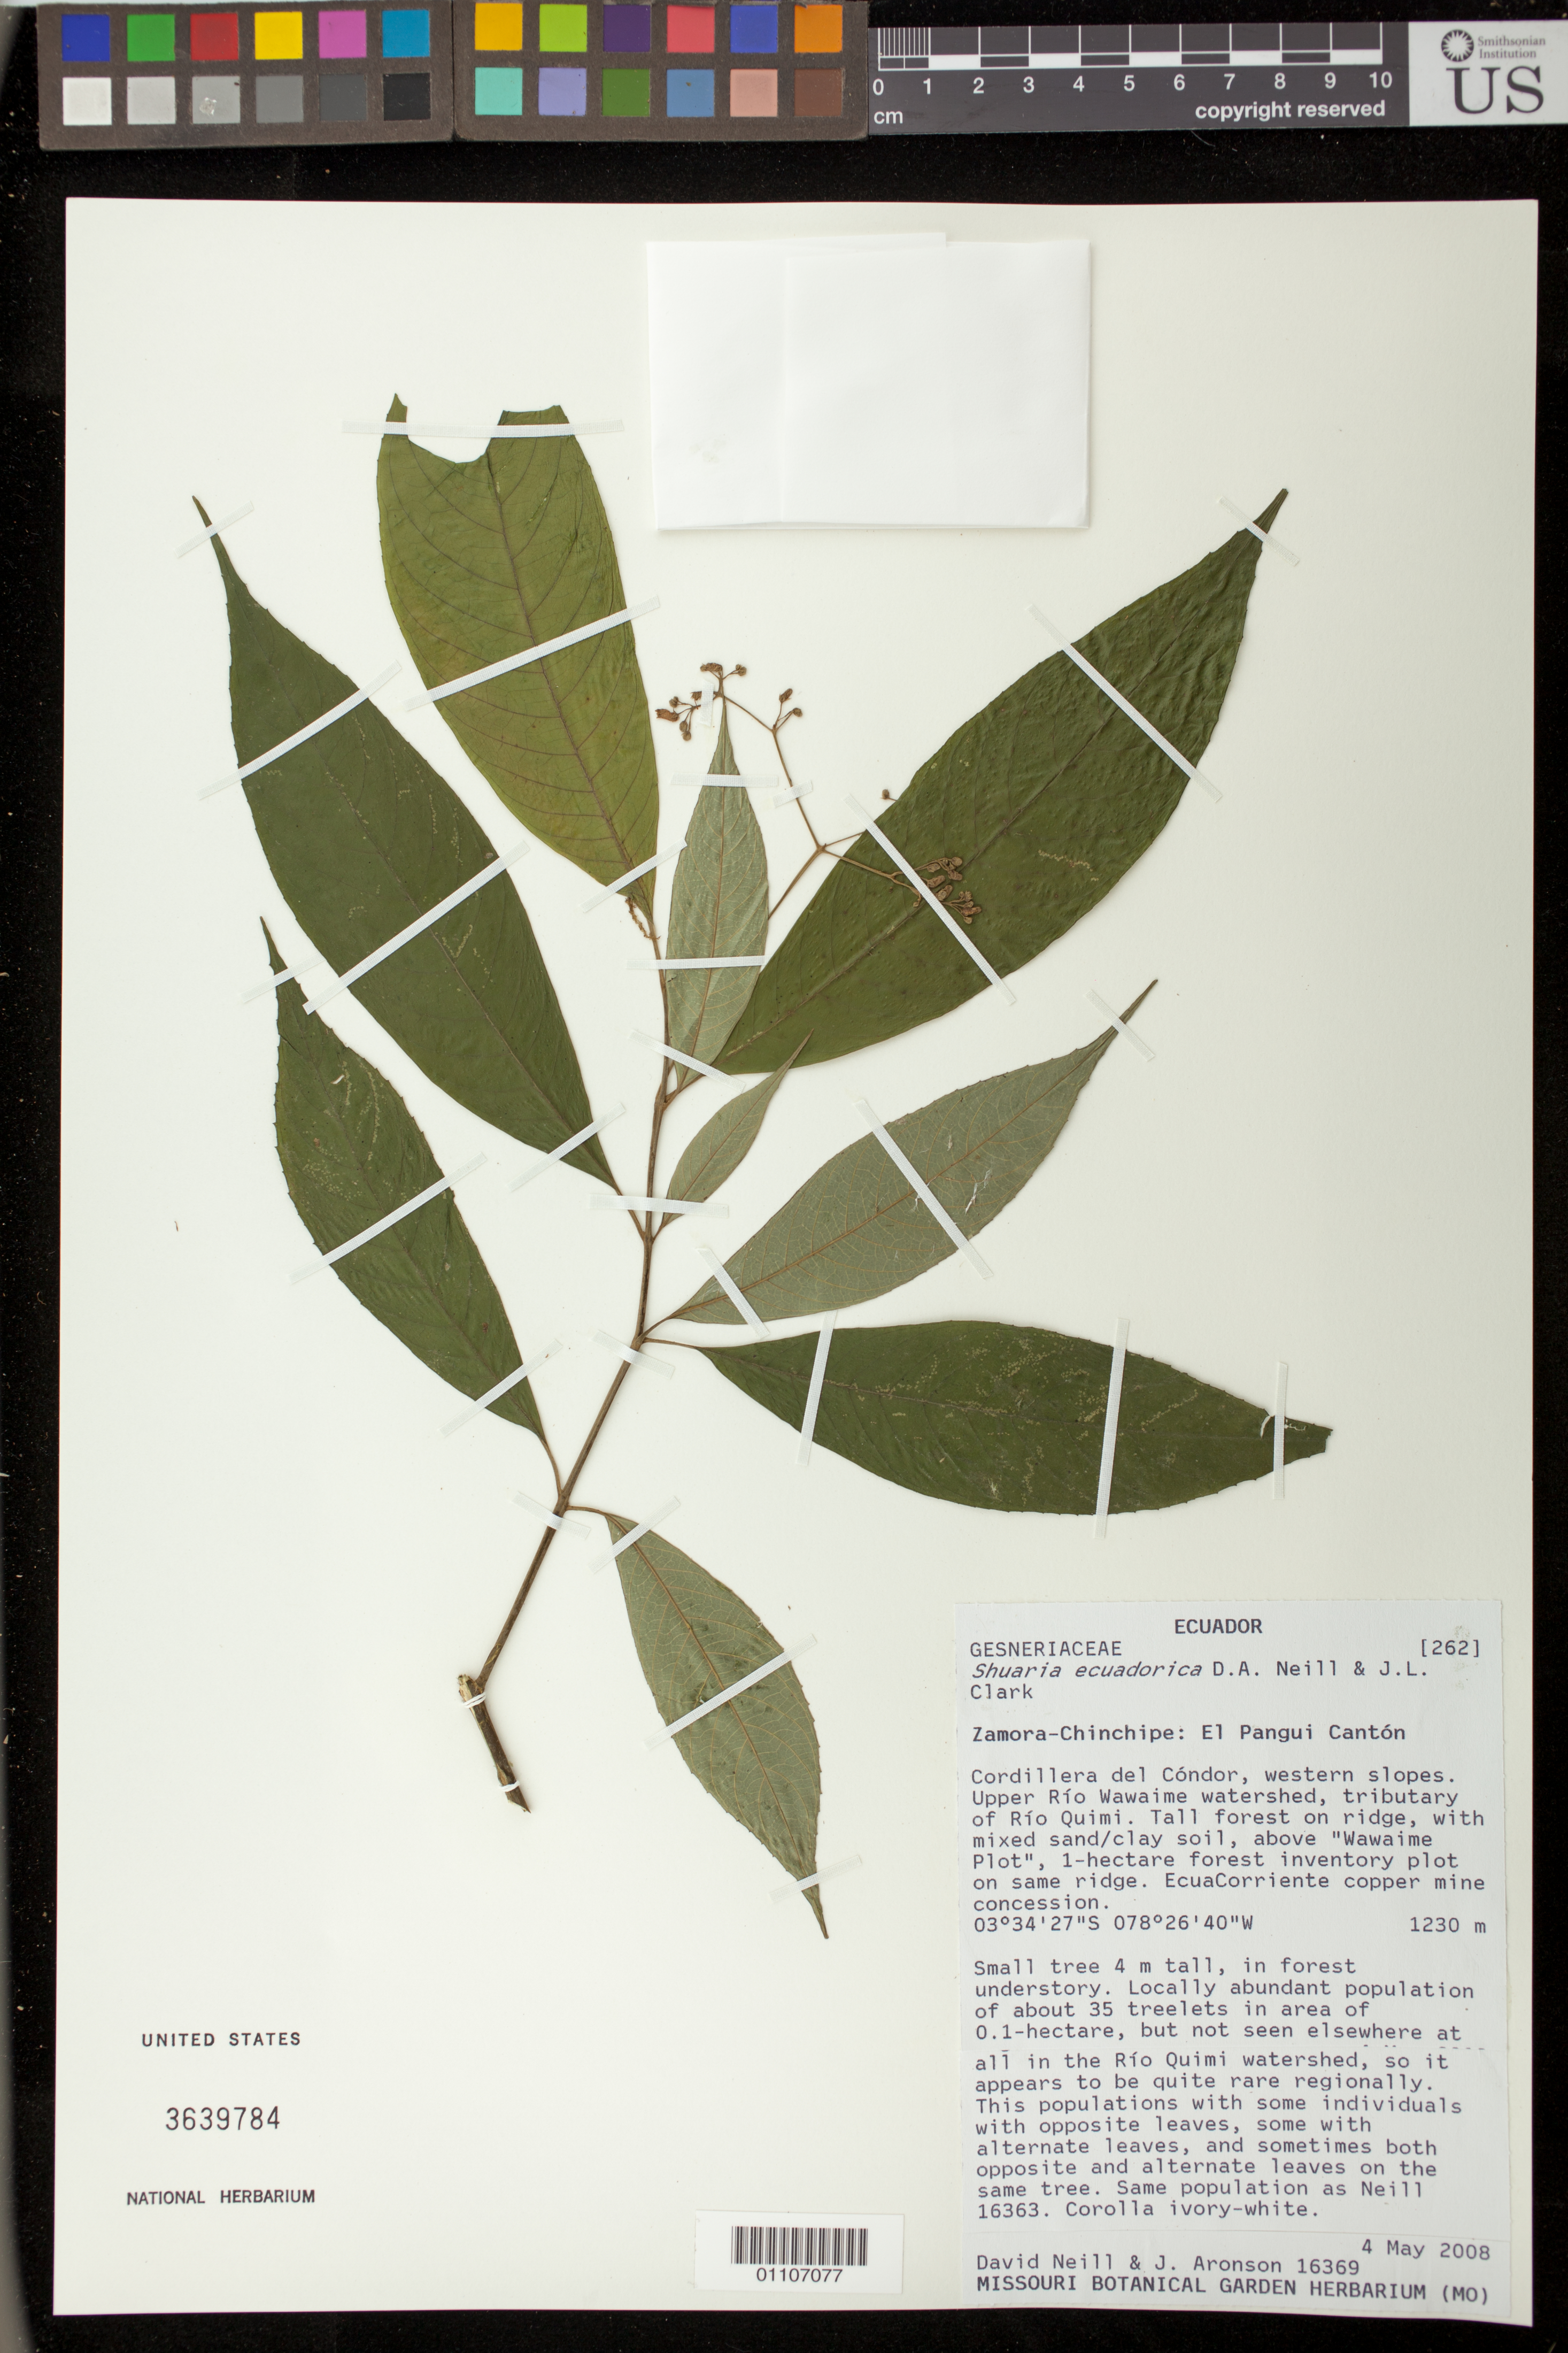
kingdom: Plantae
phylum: Tracheophyta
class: Magnoliopsida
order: Lamiales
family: Gesneriaceae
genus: Shuaria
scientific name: Shuaria ecuadorica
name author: D.A. Neill & J.L. Clark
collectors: D. A. Neil & J. Aronson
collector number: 16369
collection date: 2008-05-04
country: Ecuador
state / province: Zamora-Chinchipe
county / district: Pangui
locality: Cordillera del Condor, Western Slopes, Upper Rio Wawaime watershed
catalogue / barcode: US 3639784